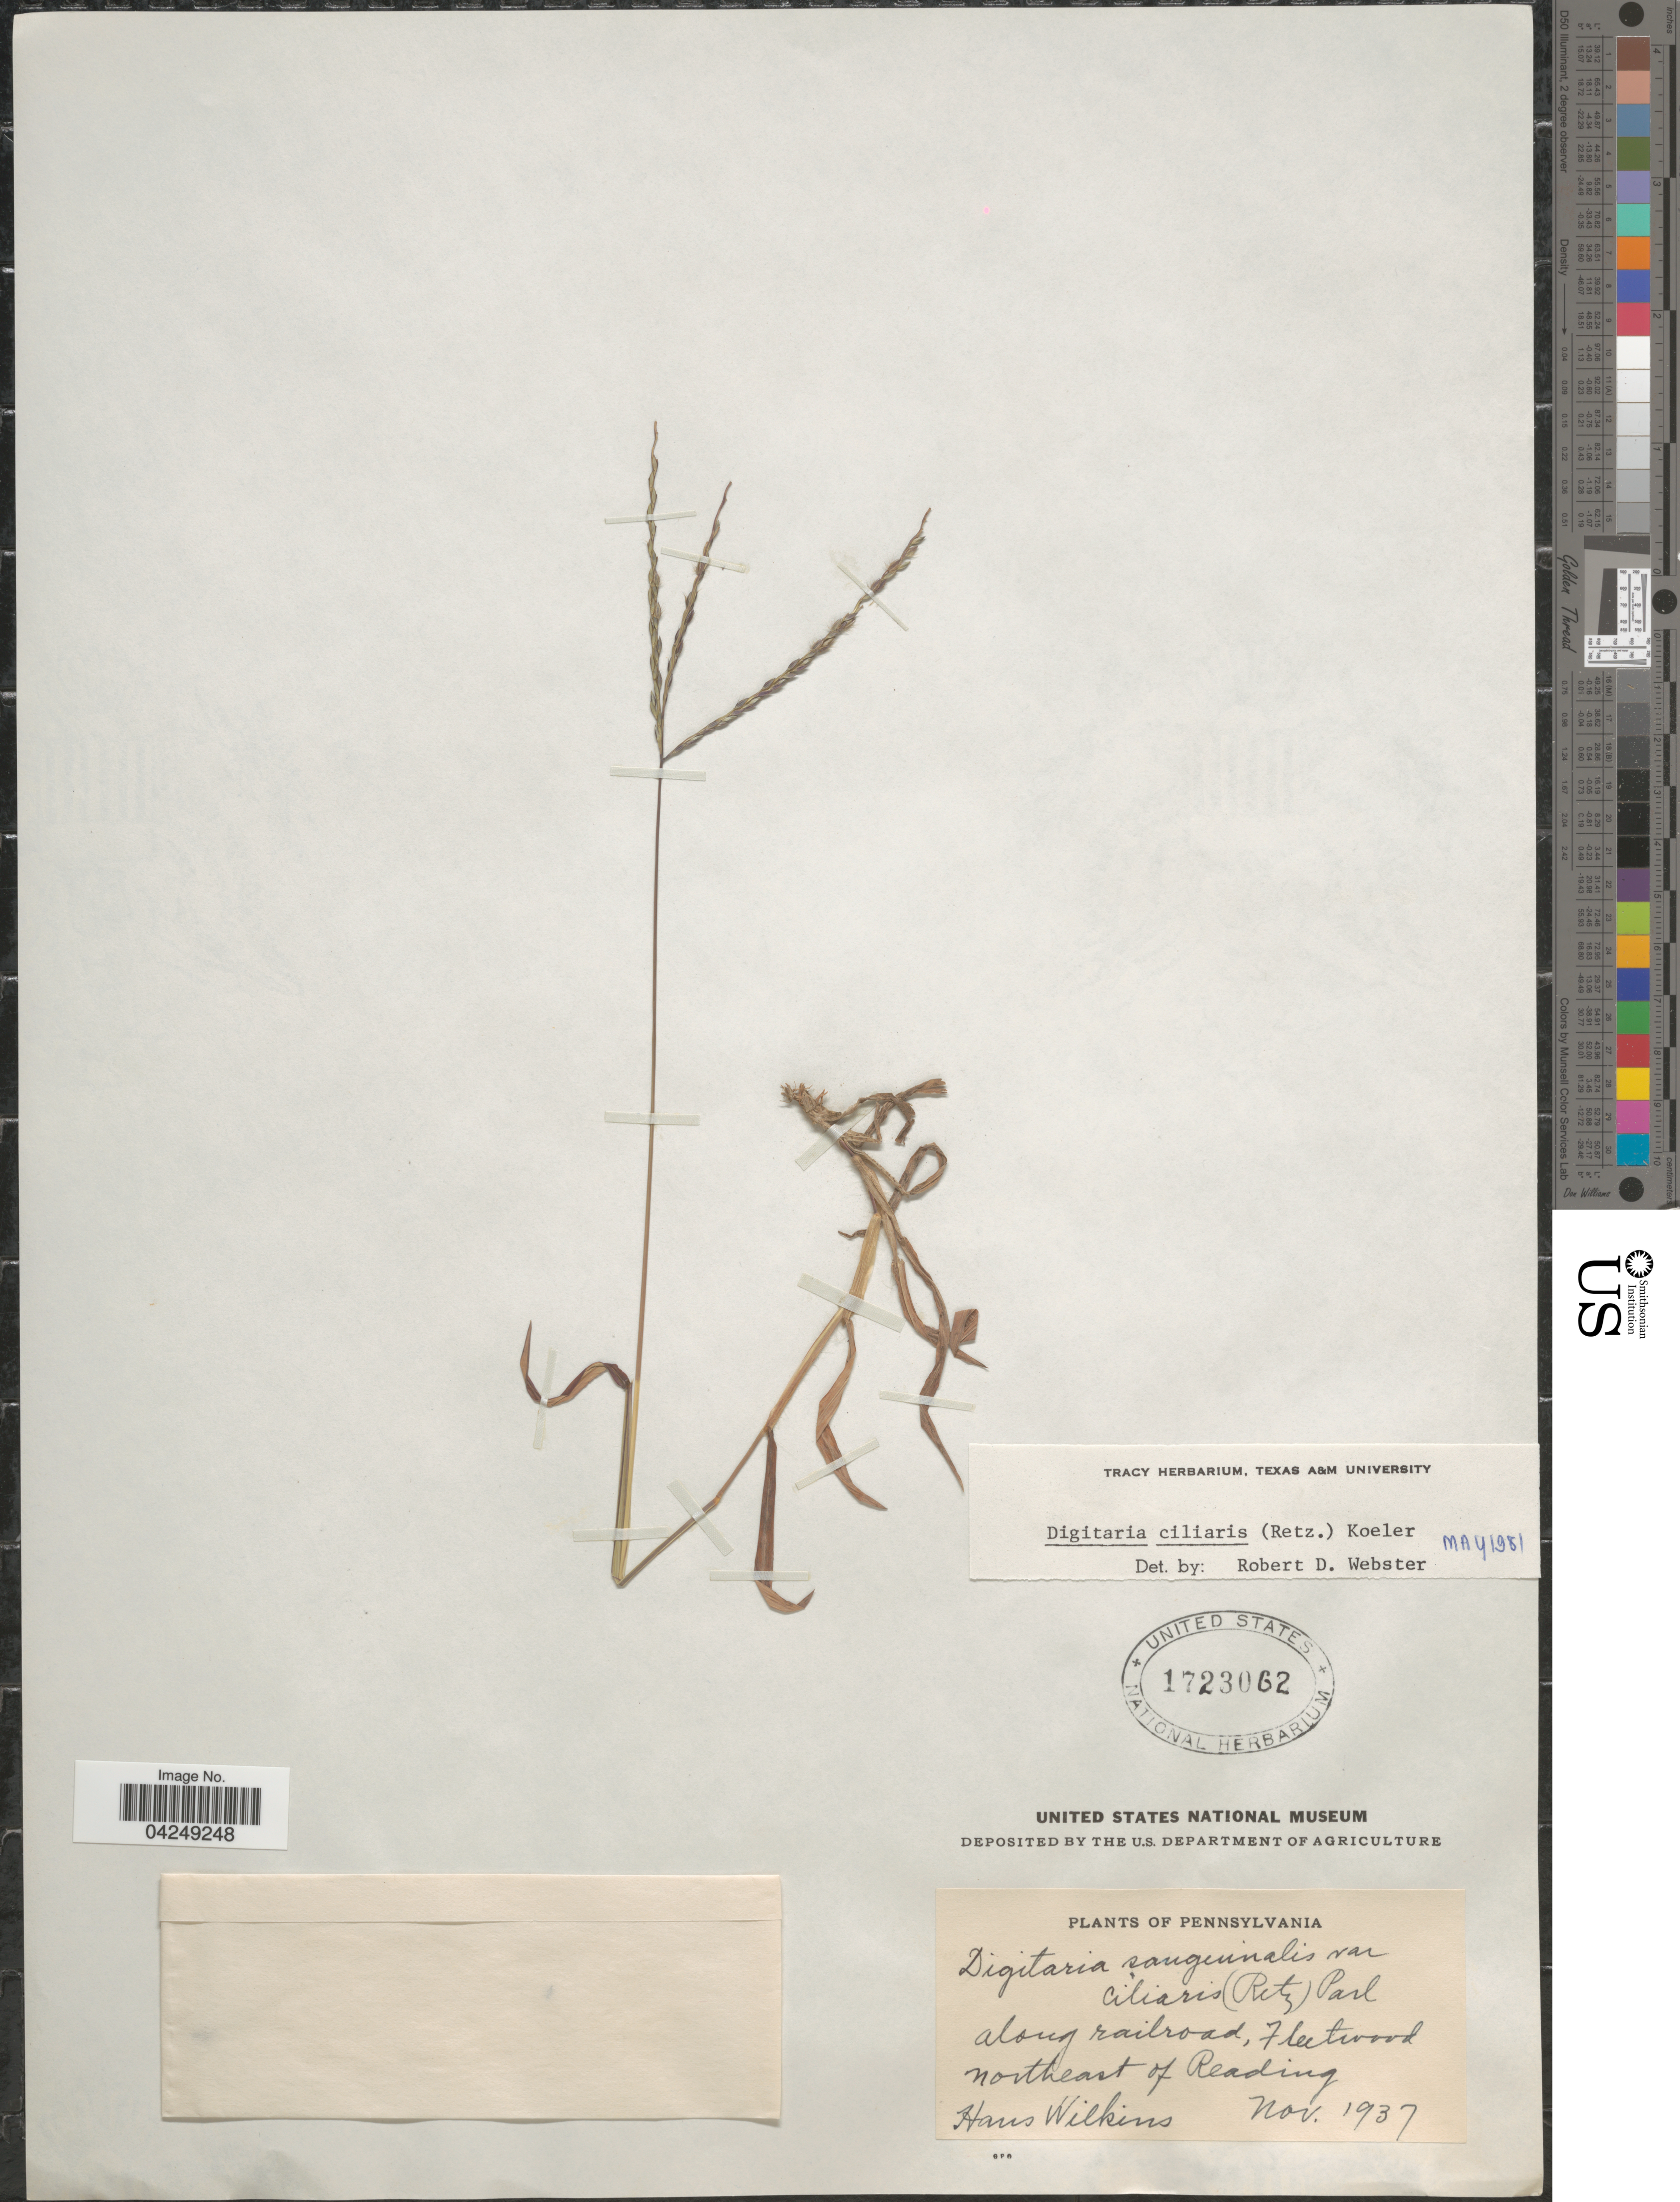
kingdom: Plantae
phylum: Tracheophyta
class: Liliopsida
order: Poales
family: Poaceae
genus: Digitaria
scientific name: Digitaria ciliaris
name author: (Retz.) Koeler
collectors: H. Wilkins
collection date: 1937-11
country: United States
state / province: Pennsylvania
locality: Along railroad, Fleetwood northeast of Reading.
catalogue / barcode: US 1723062